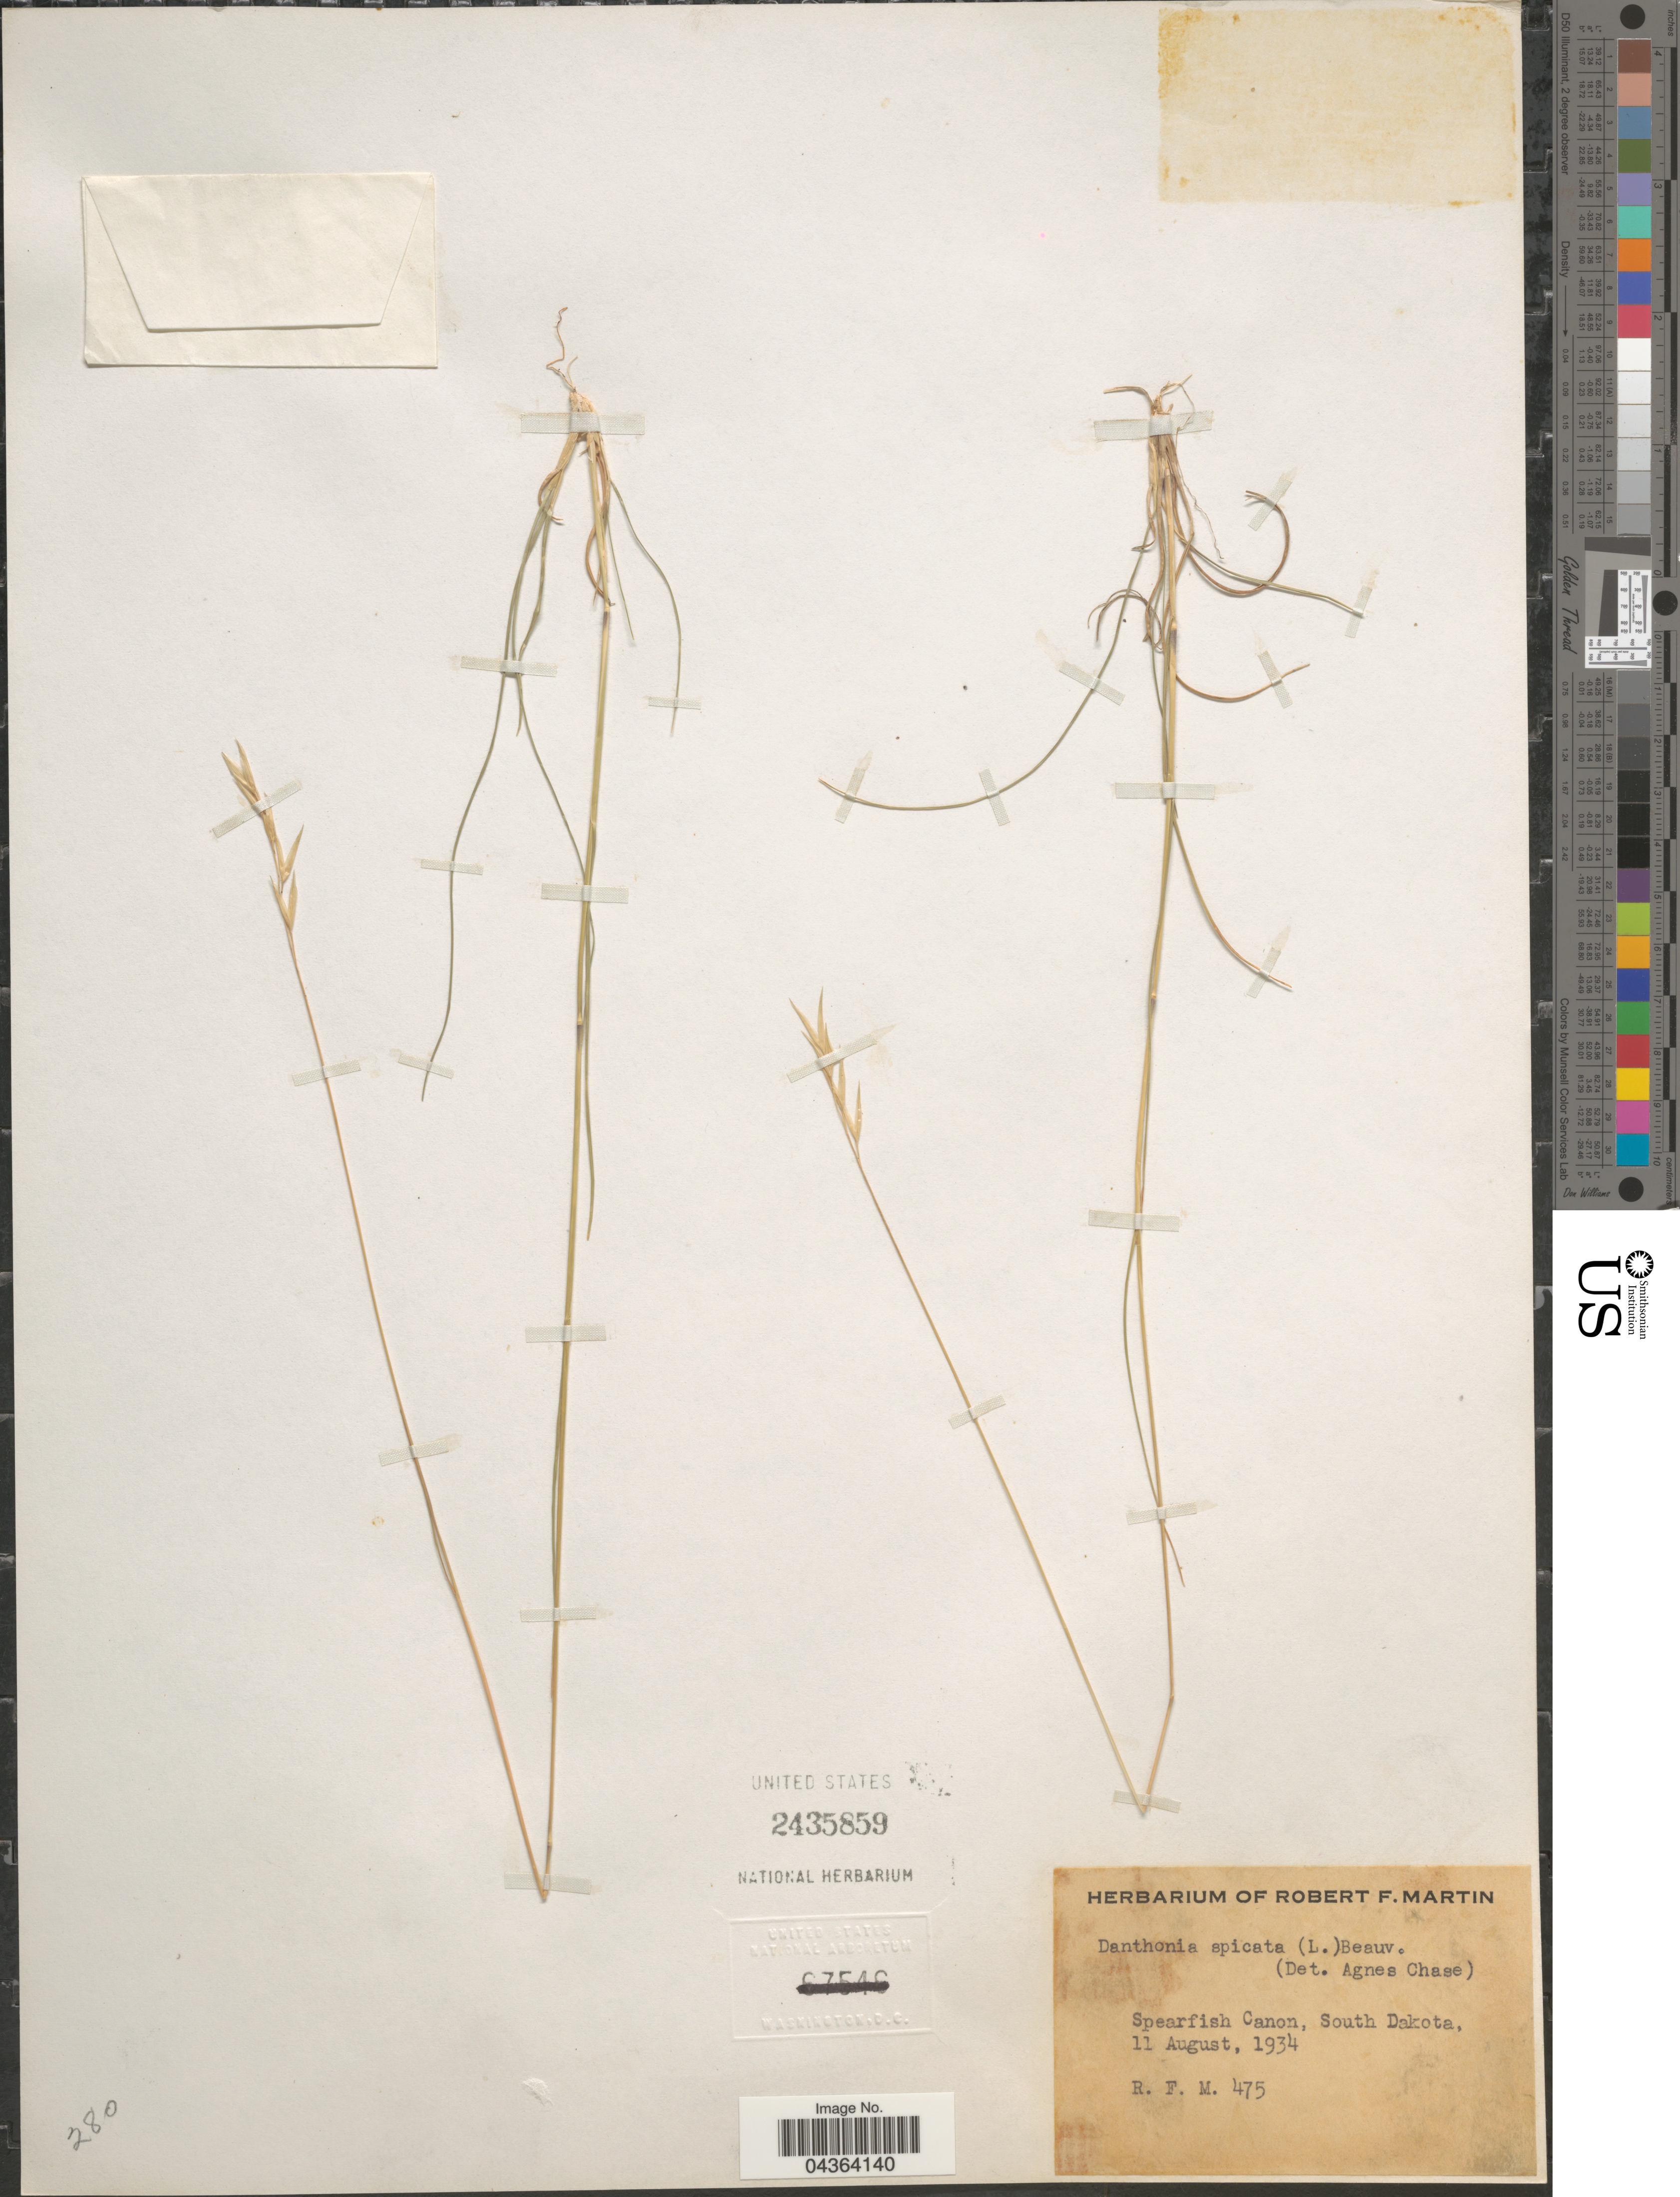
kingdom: Plantae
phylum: Tracheophyta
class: Liliopsida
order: Poales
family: Poaceae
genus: Danthonia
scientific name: Danthonia spicata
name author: (L.) P. Beauv. ex Roem. & Schult.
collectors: R. F. Martin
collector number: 475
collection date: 1934-08-11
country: United States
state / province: South Dakota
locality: Spearfish Canon.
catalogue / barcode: US 2435859